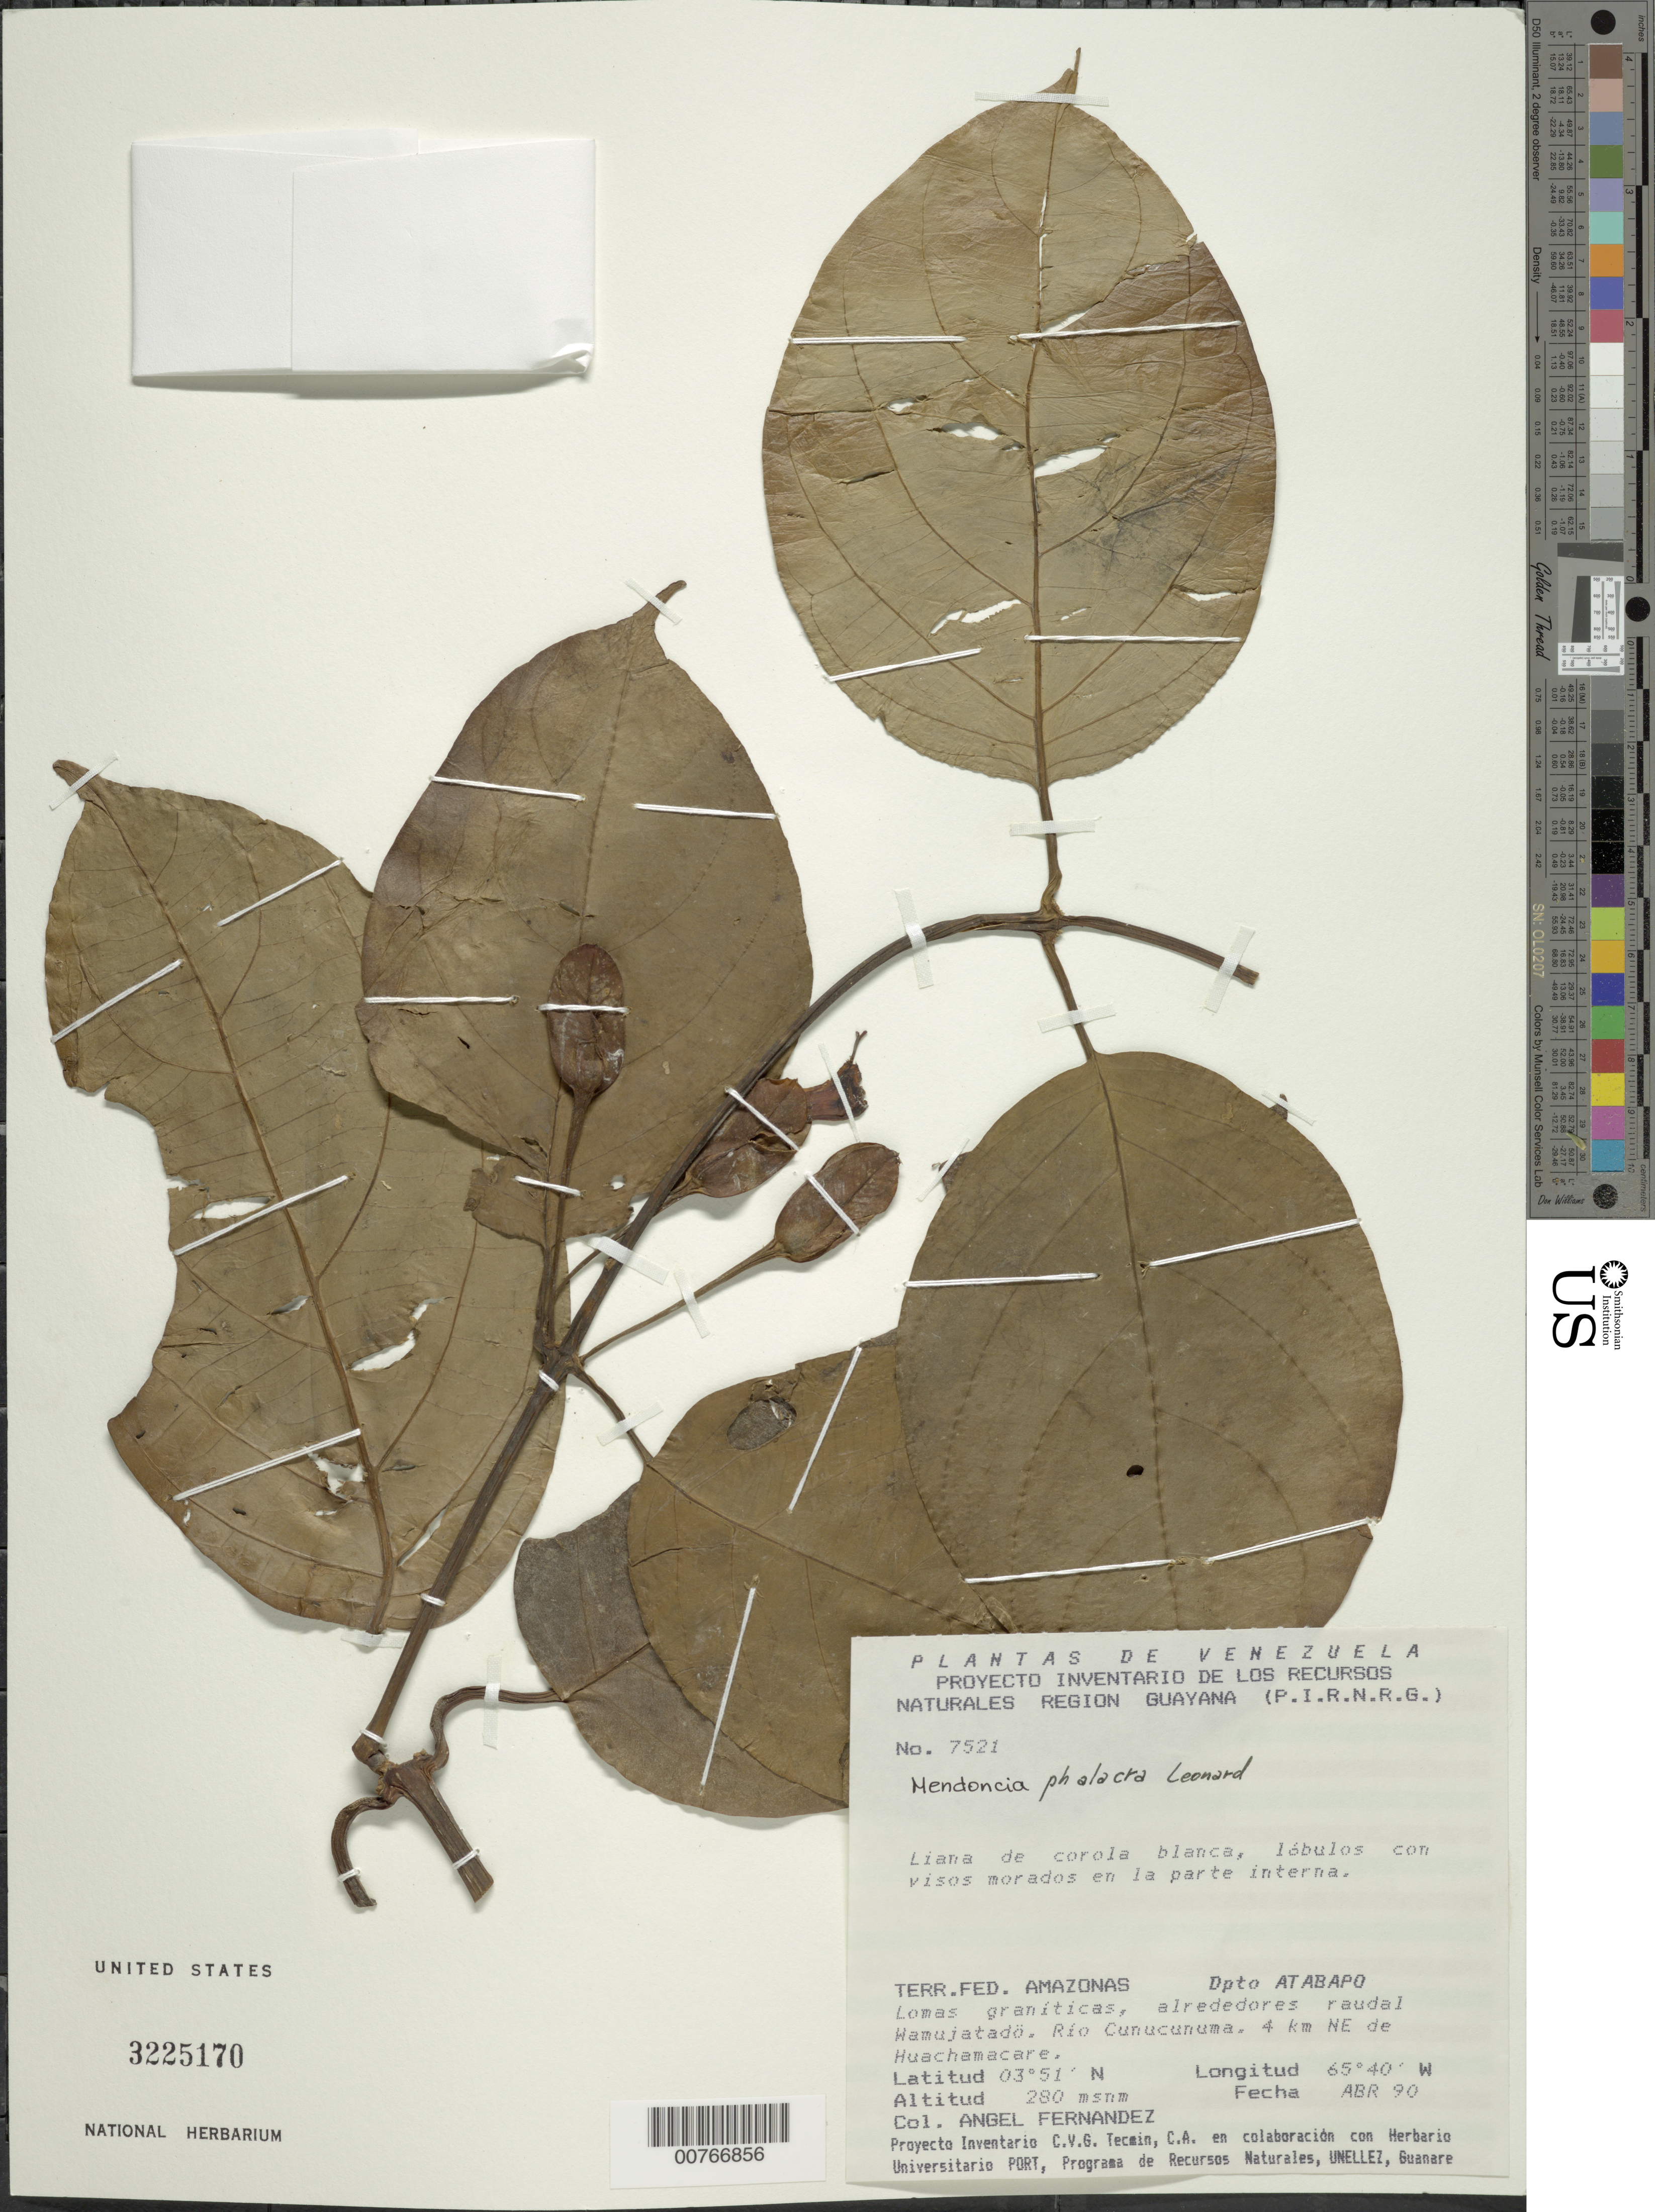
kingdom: Plantae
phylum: Tracheophyta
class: Magnoliopsida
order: Lamiales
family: Acanthaceae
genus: Mendoncia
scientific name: Mendoncia phalacra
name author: Leonard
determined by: Wasshausen, Dieter C., (BOT), Smithsonian Institution - National Museum of Natural History (UNITED STATES)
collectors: A. Fernández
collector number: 7521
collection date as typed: Apr-90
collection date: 1990-04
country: Venezuela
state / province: Amazonas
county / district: Atabapo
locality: Río Cunucunuma, alrededores raudal Wamujatadö; 4 km NE de Huachamacare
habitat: Granitic hills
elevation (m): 280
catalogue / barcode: US 3225170